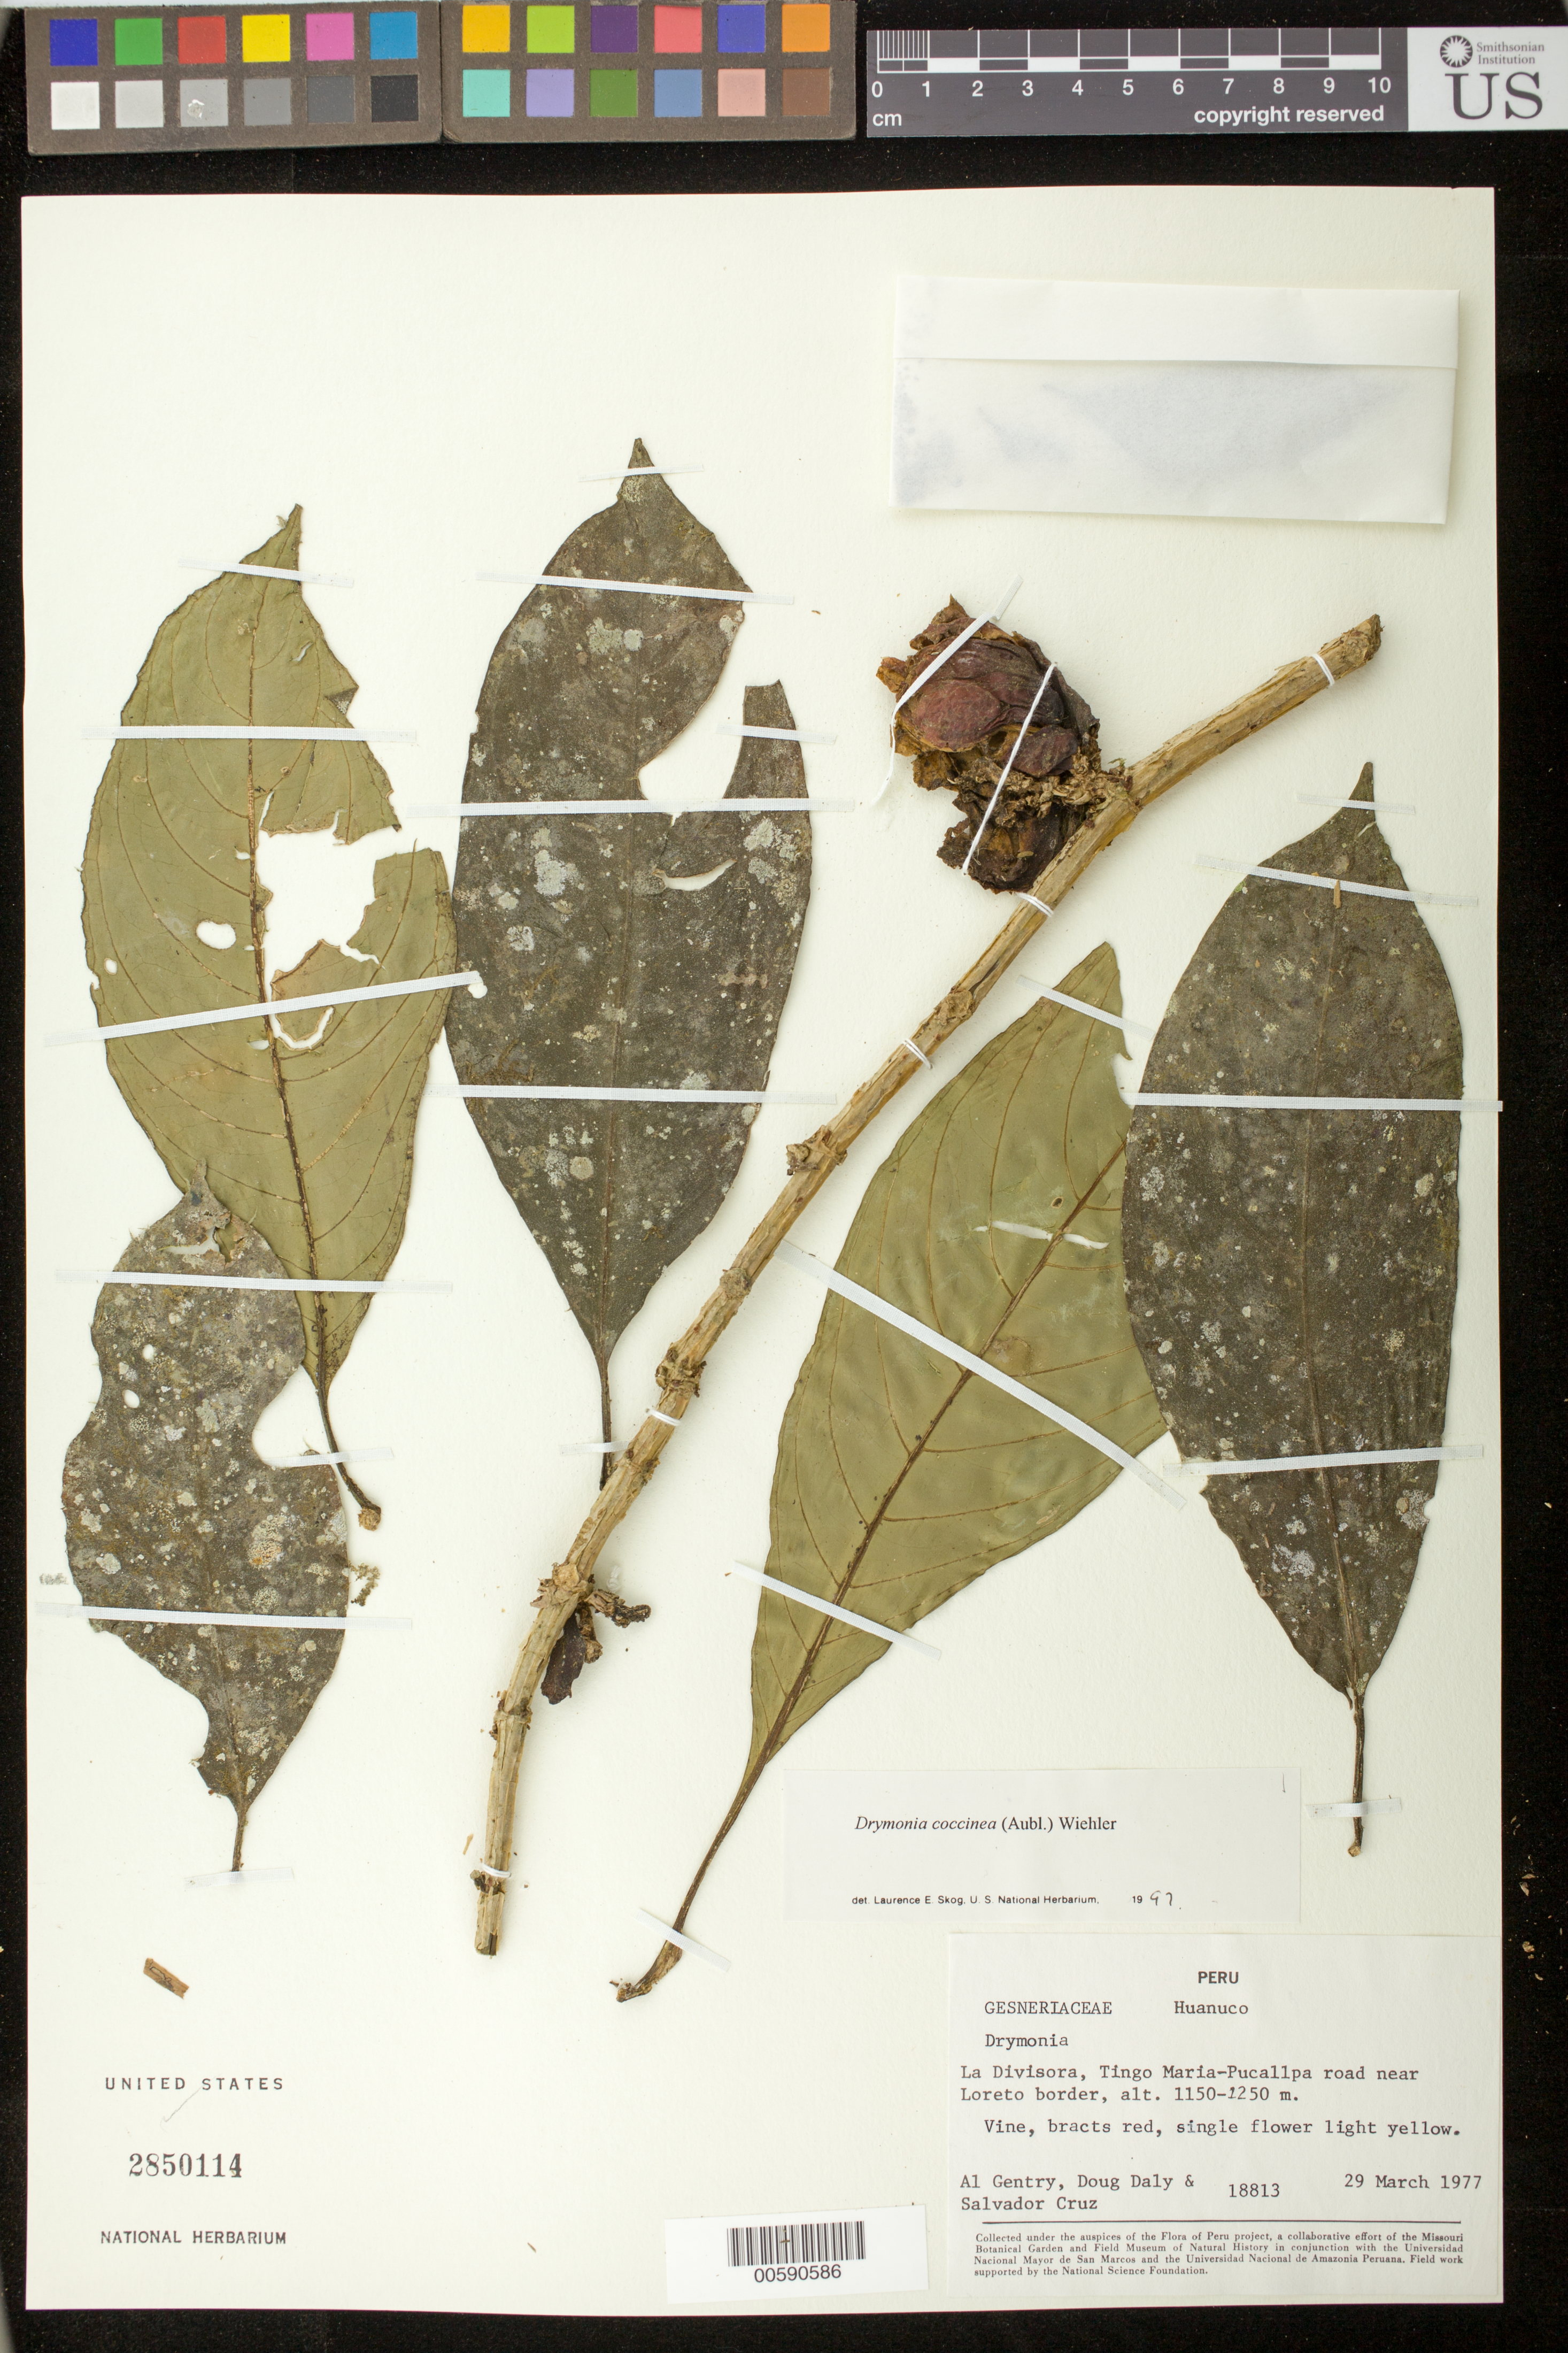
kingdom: Plantae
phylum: Tracheophyta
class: Magnoliopsida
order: Lamiales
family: Gesneriaceae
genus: Drymonia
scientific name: Drymonia coccinea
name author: (Aubl.) Wiehler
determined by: Skog, Laurence E.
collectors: A. H. Gentry, D. C. Daly & S. Cruz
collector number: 18813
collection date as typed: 29 Mar 1977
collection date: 1977-03-29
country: Peru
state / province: Huánuco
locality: La Divisora, Tingo Maria - Pucallpa road near Loreto border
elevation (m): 1150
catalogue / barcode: US 2850114